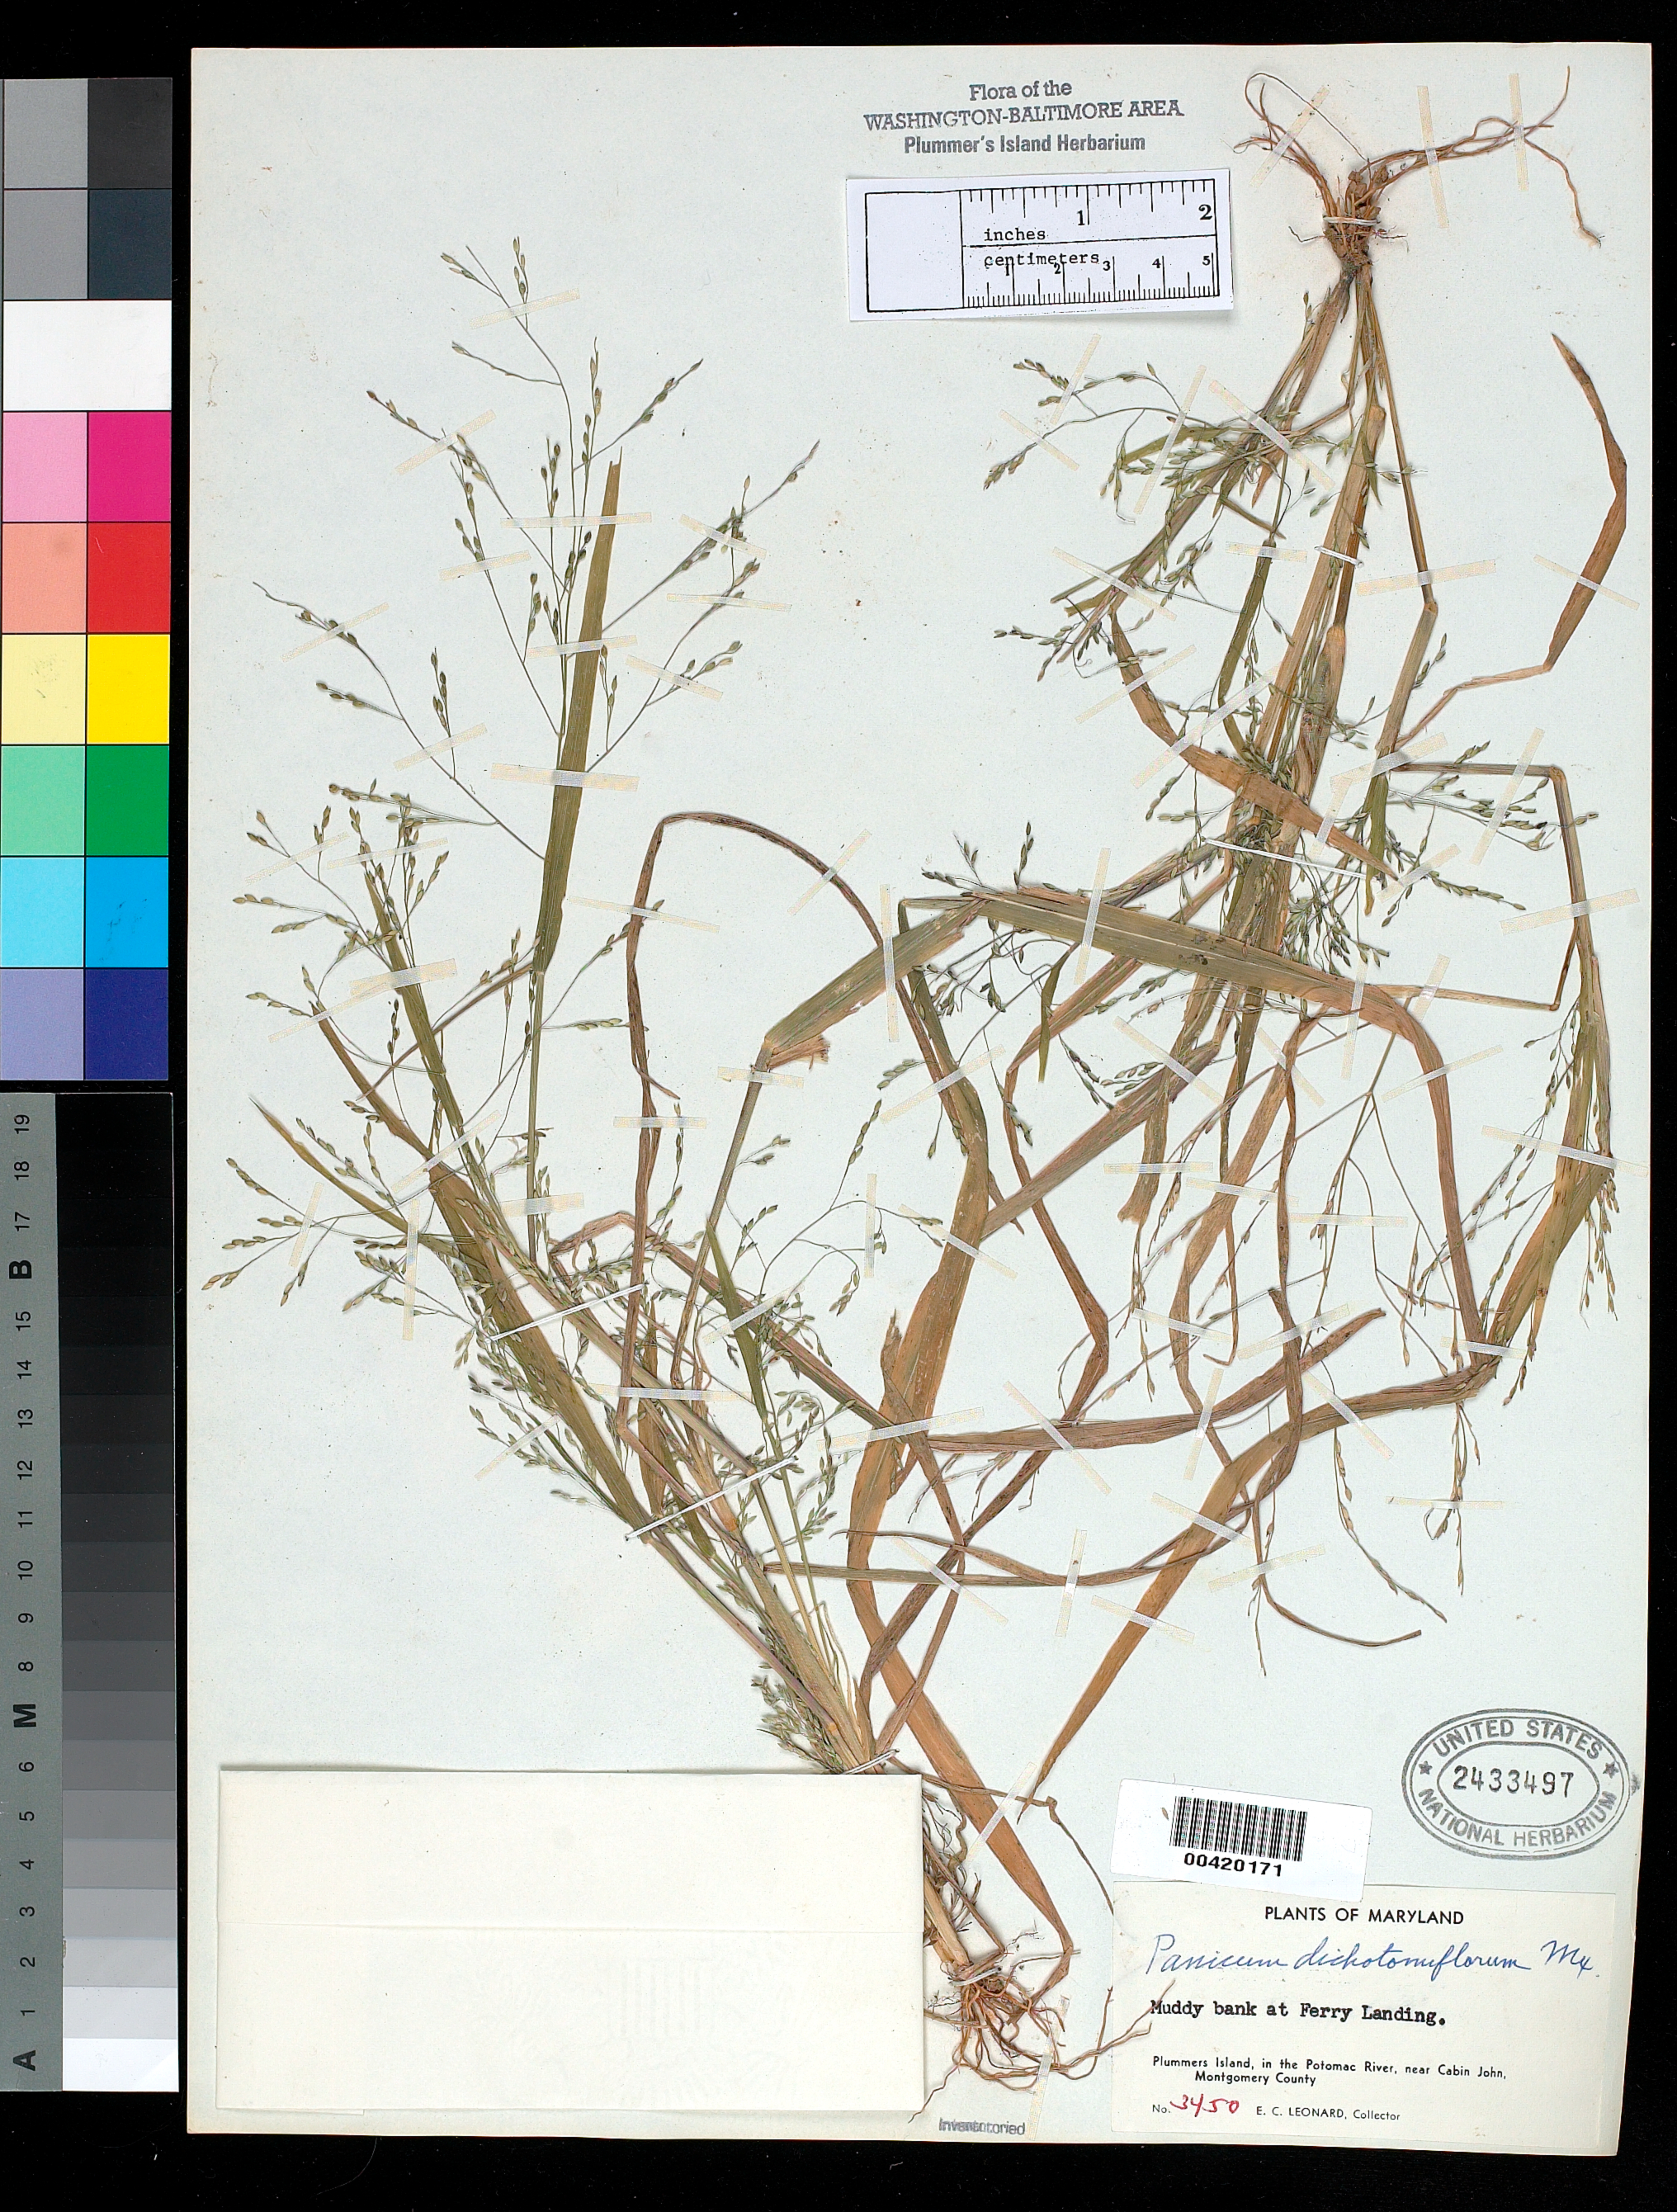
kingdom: Plantae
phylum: Tracheophyta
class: Liliopsida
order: Poales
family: Poaceae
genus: Panicum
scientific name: Panicum dichotomiflorum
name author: Michx.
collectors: E. C. Leonard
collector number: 3450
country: United States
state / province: Maryland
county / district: Montgomery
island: Plummers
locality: Plummer's Island; Ferry Landing C. & O. Canal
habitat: Muddy bank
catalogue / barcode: US 2433497